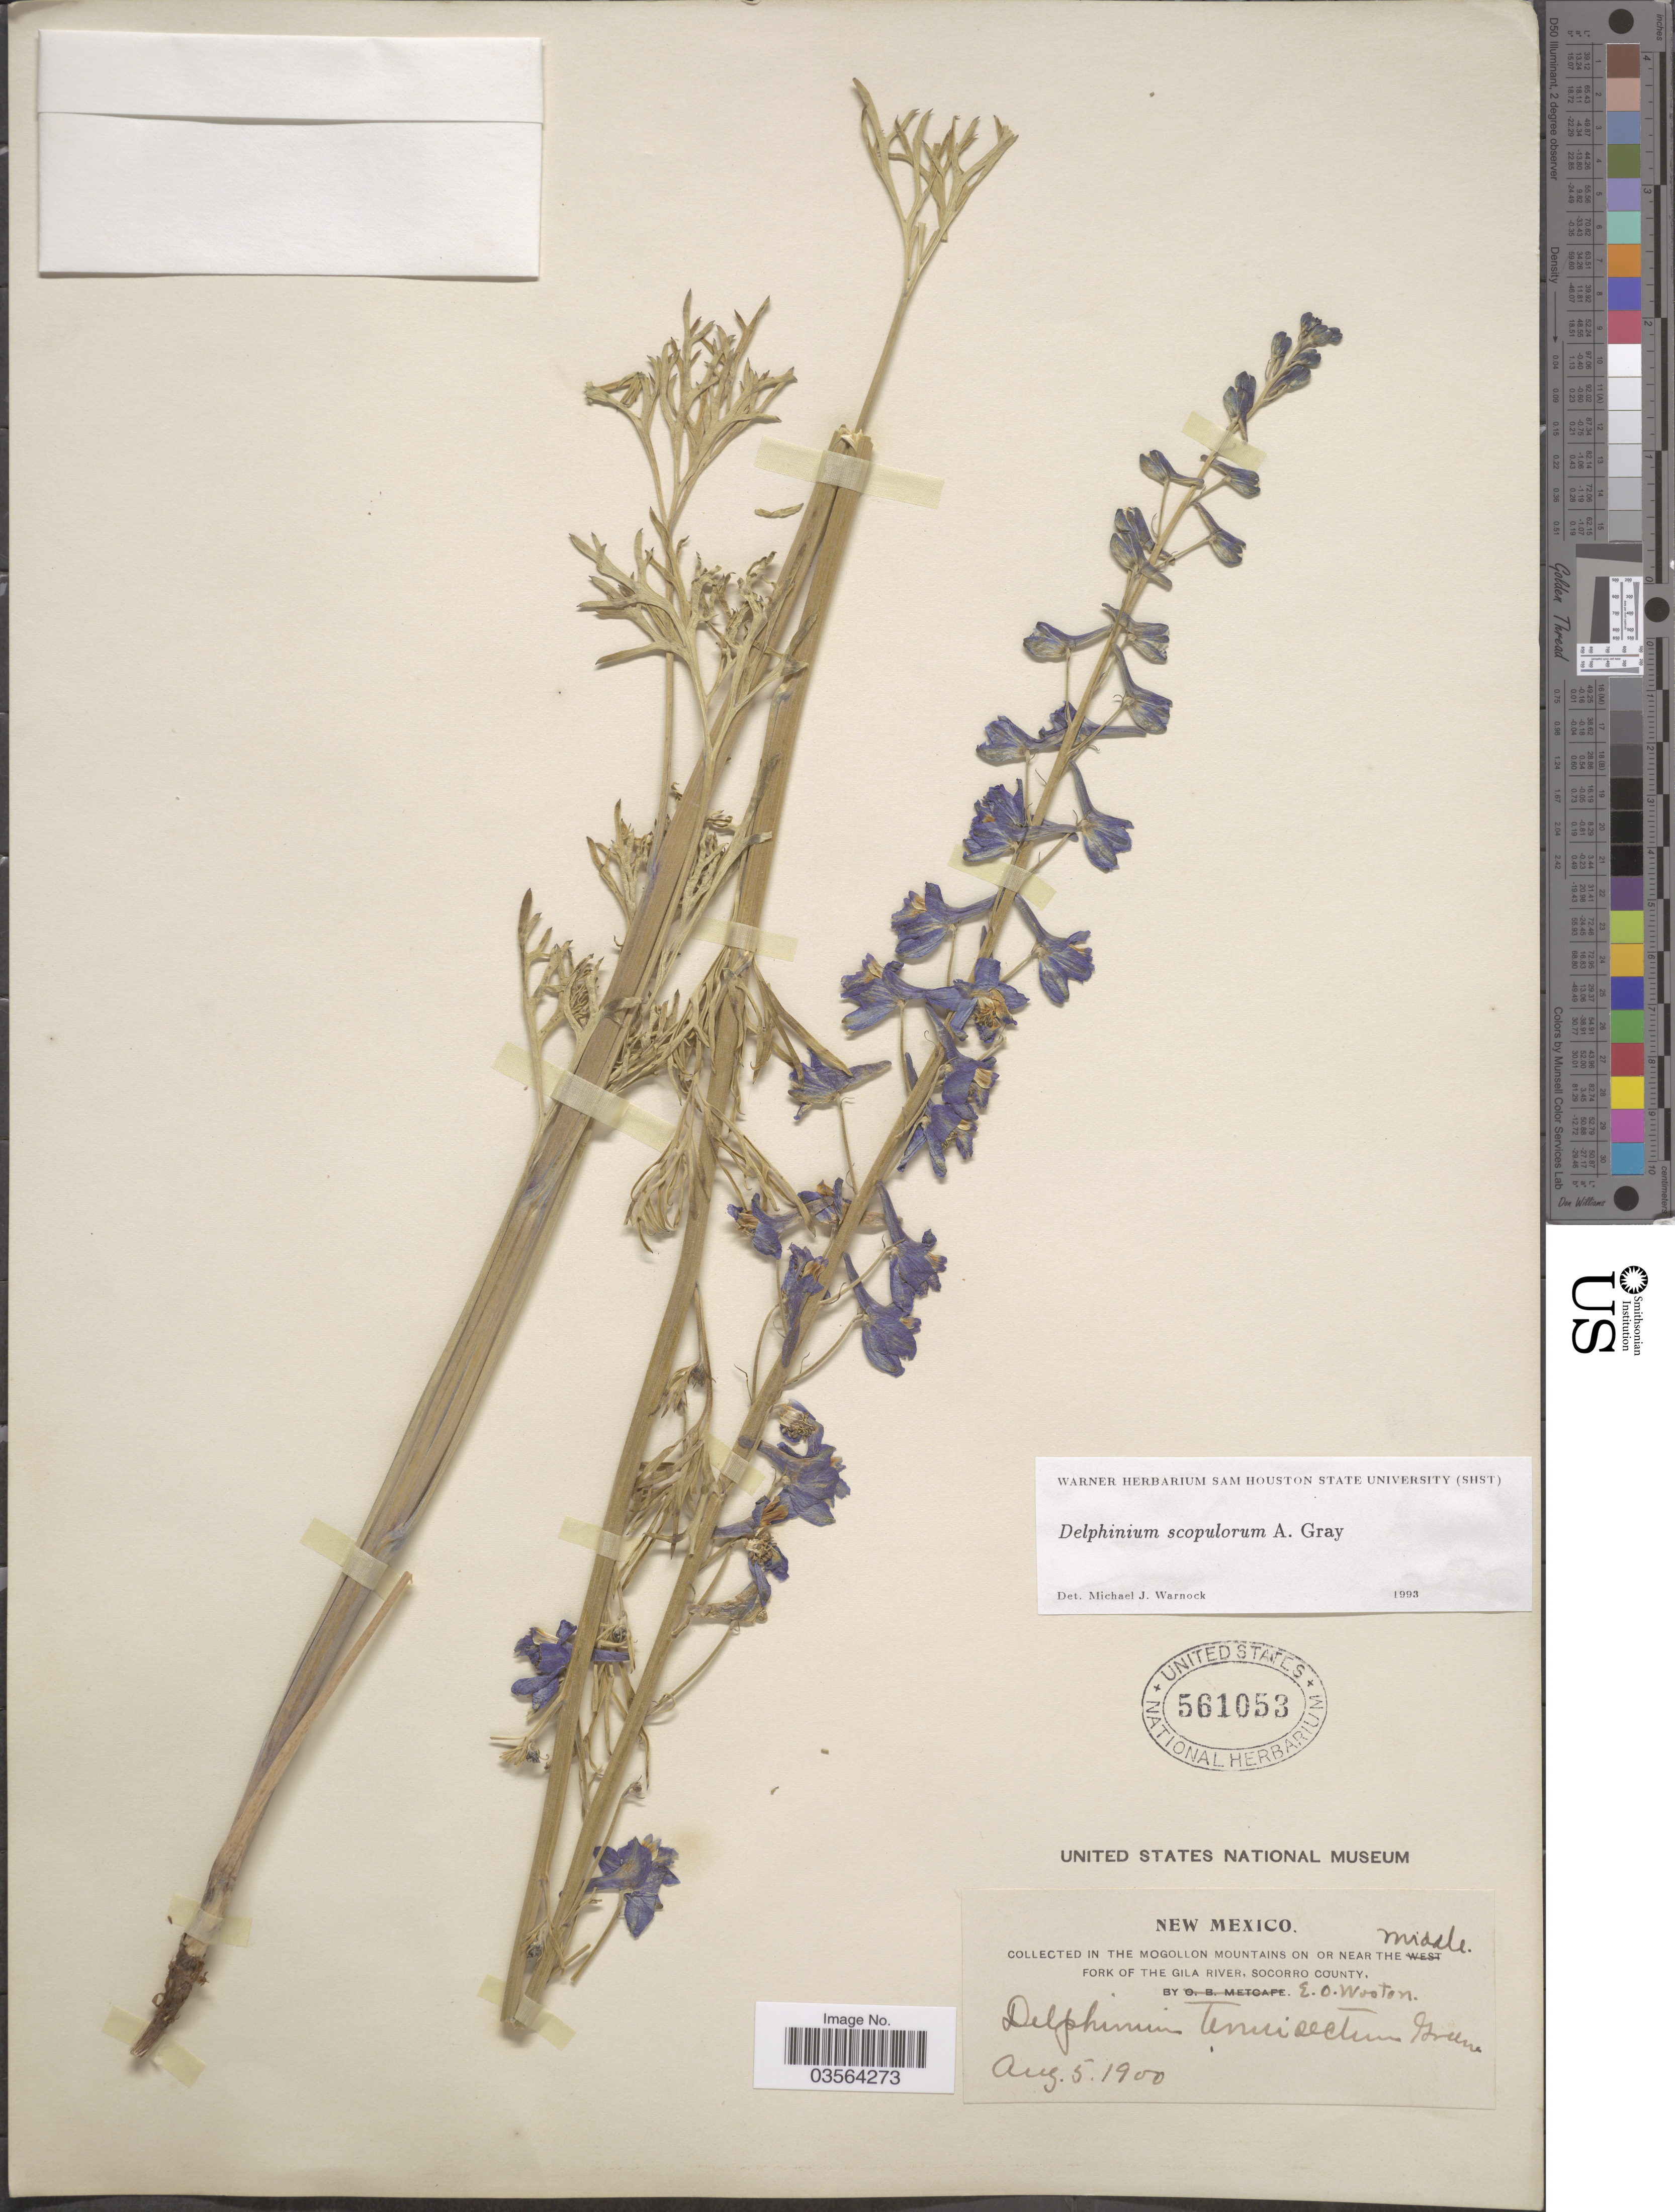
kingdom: Plantae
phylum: Tracheophyta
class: Magnoliopsida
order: Ranunculales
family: Ranunculaceae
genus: Delphinium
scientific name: Delphinium scopulorum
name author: A. Gray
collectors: E. O. Wooton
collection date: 1900-08-05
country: United States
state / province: New Mexico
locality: In The Mogollon Mountains on or near the Midale. Fork of The Gila River, Socorro County.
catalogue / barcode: US 561053